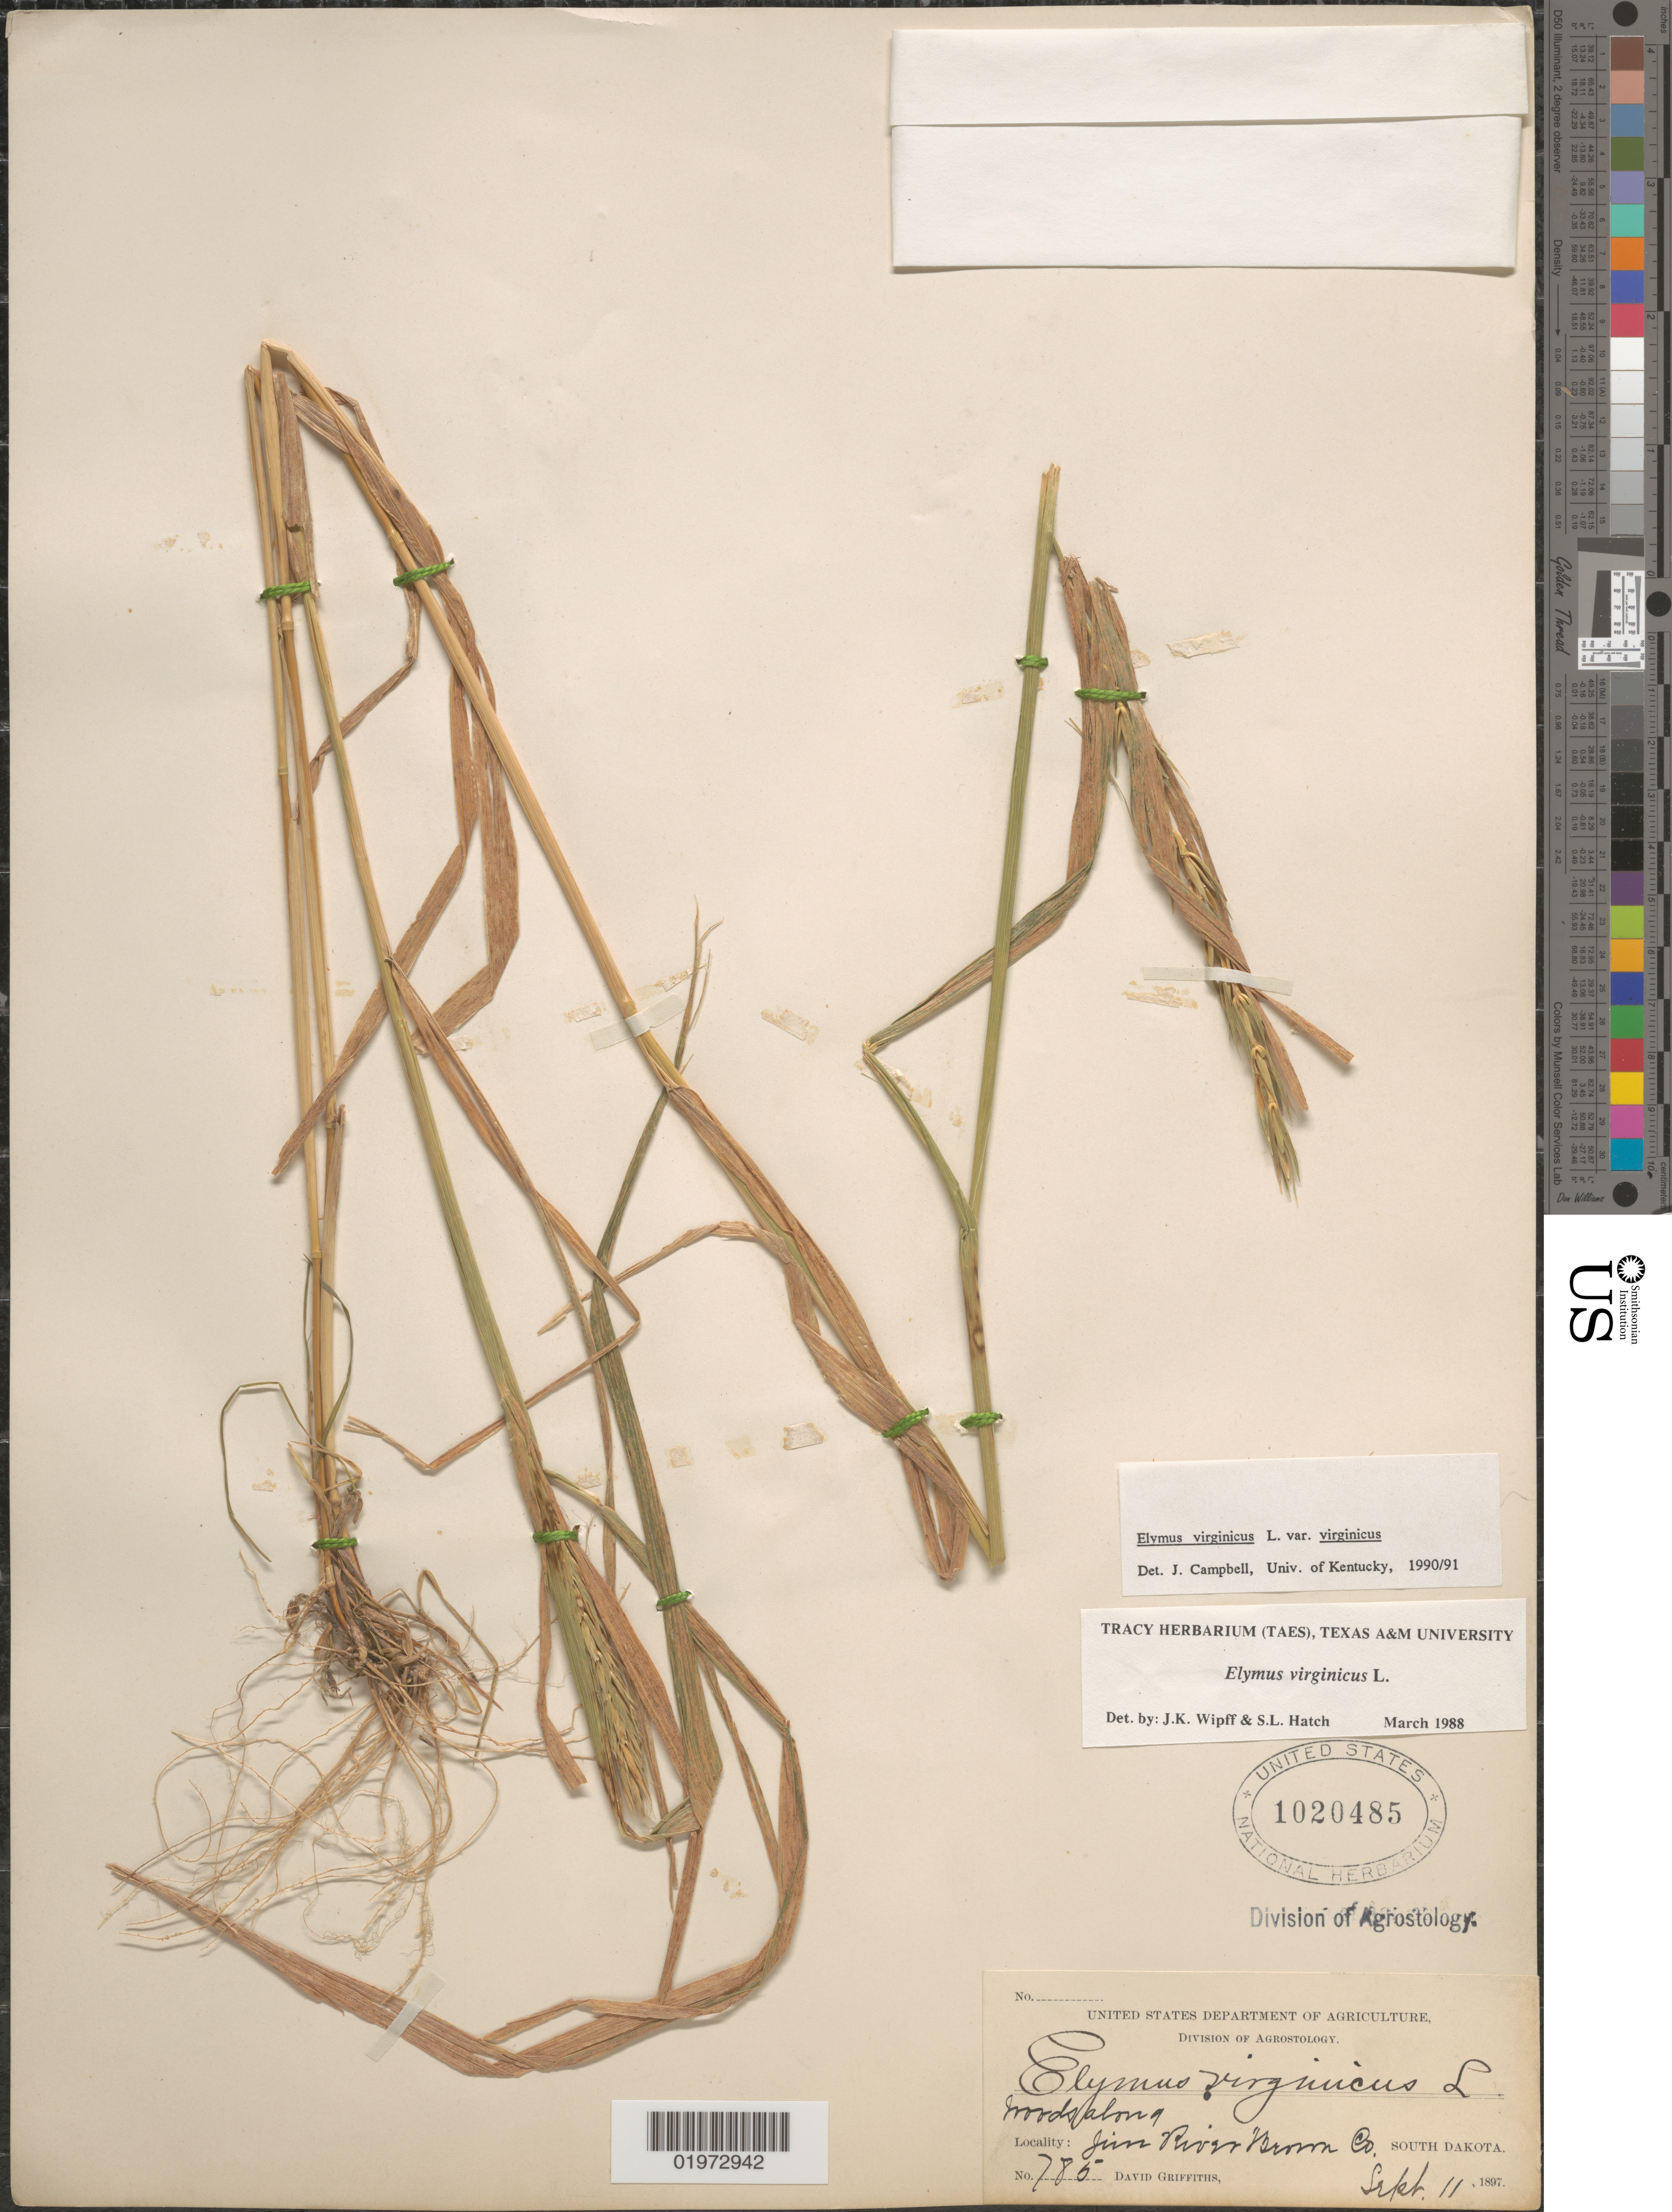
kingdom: Plantae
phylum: Tracheophyta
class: Liliopsida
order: Poales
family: Poaceae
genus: Elymus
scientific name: Elymus virginicus var. halophilus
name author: L.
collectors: D. Griffiths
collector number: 785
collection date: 1897-09-11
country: United States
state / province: South Dakota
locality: Woods along Jim River Brown Co.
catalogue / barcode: US 1020485